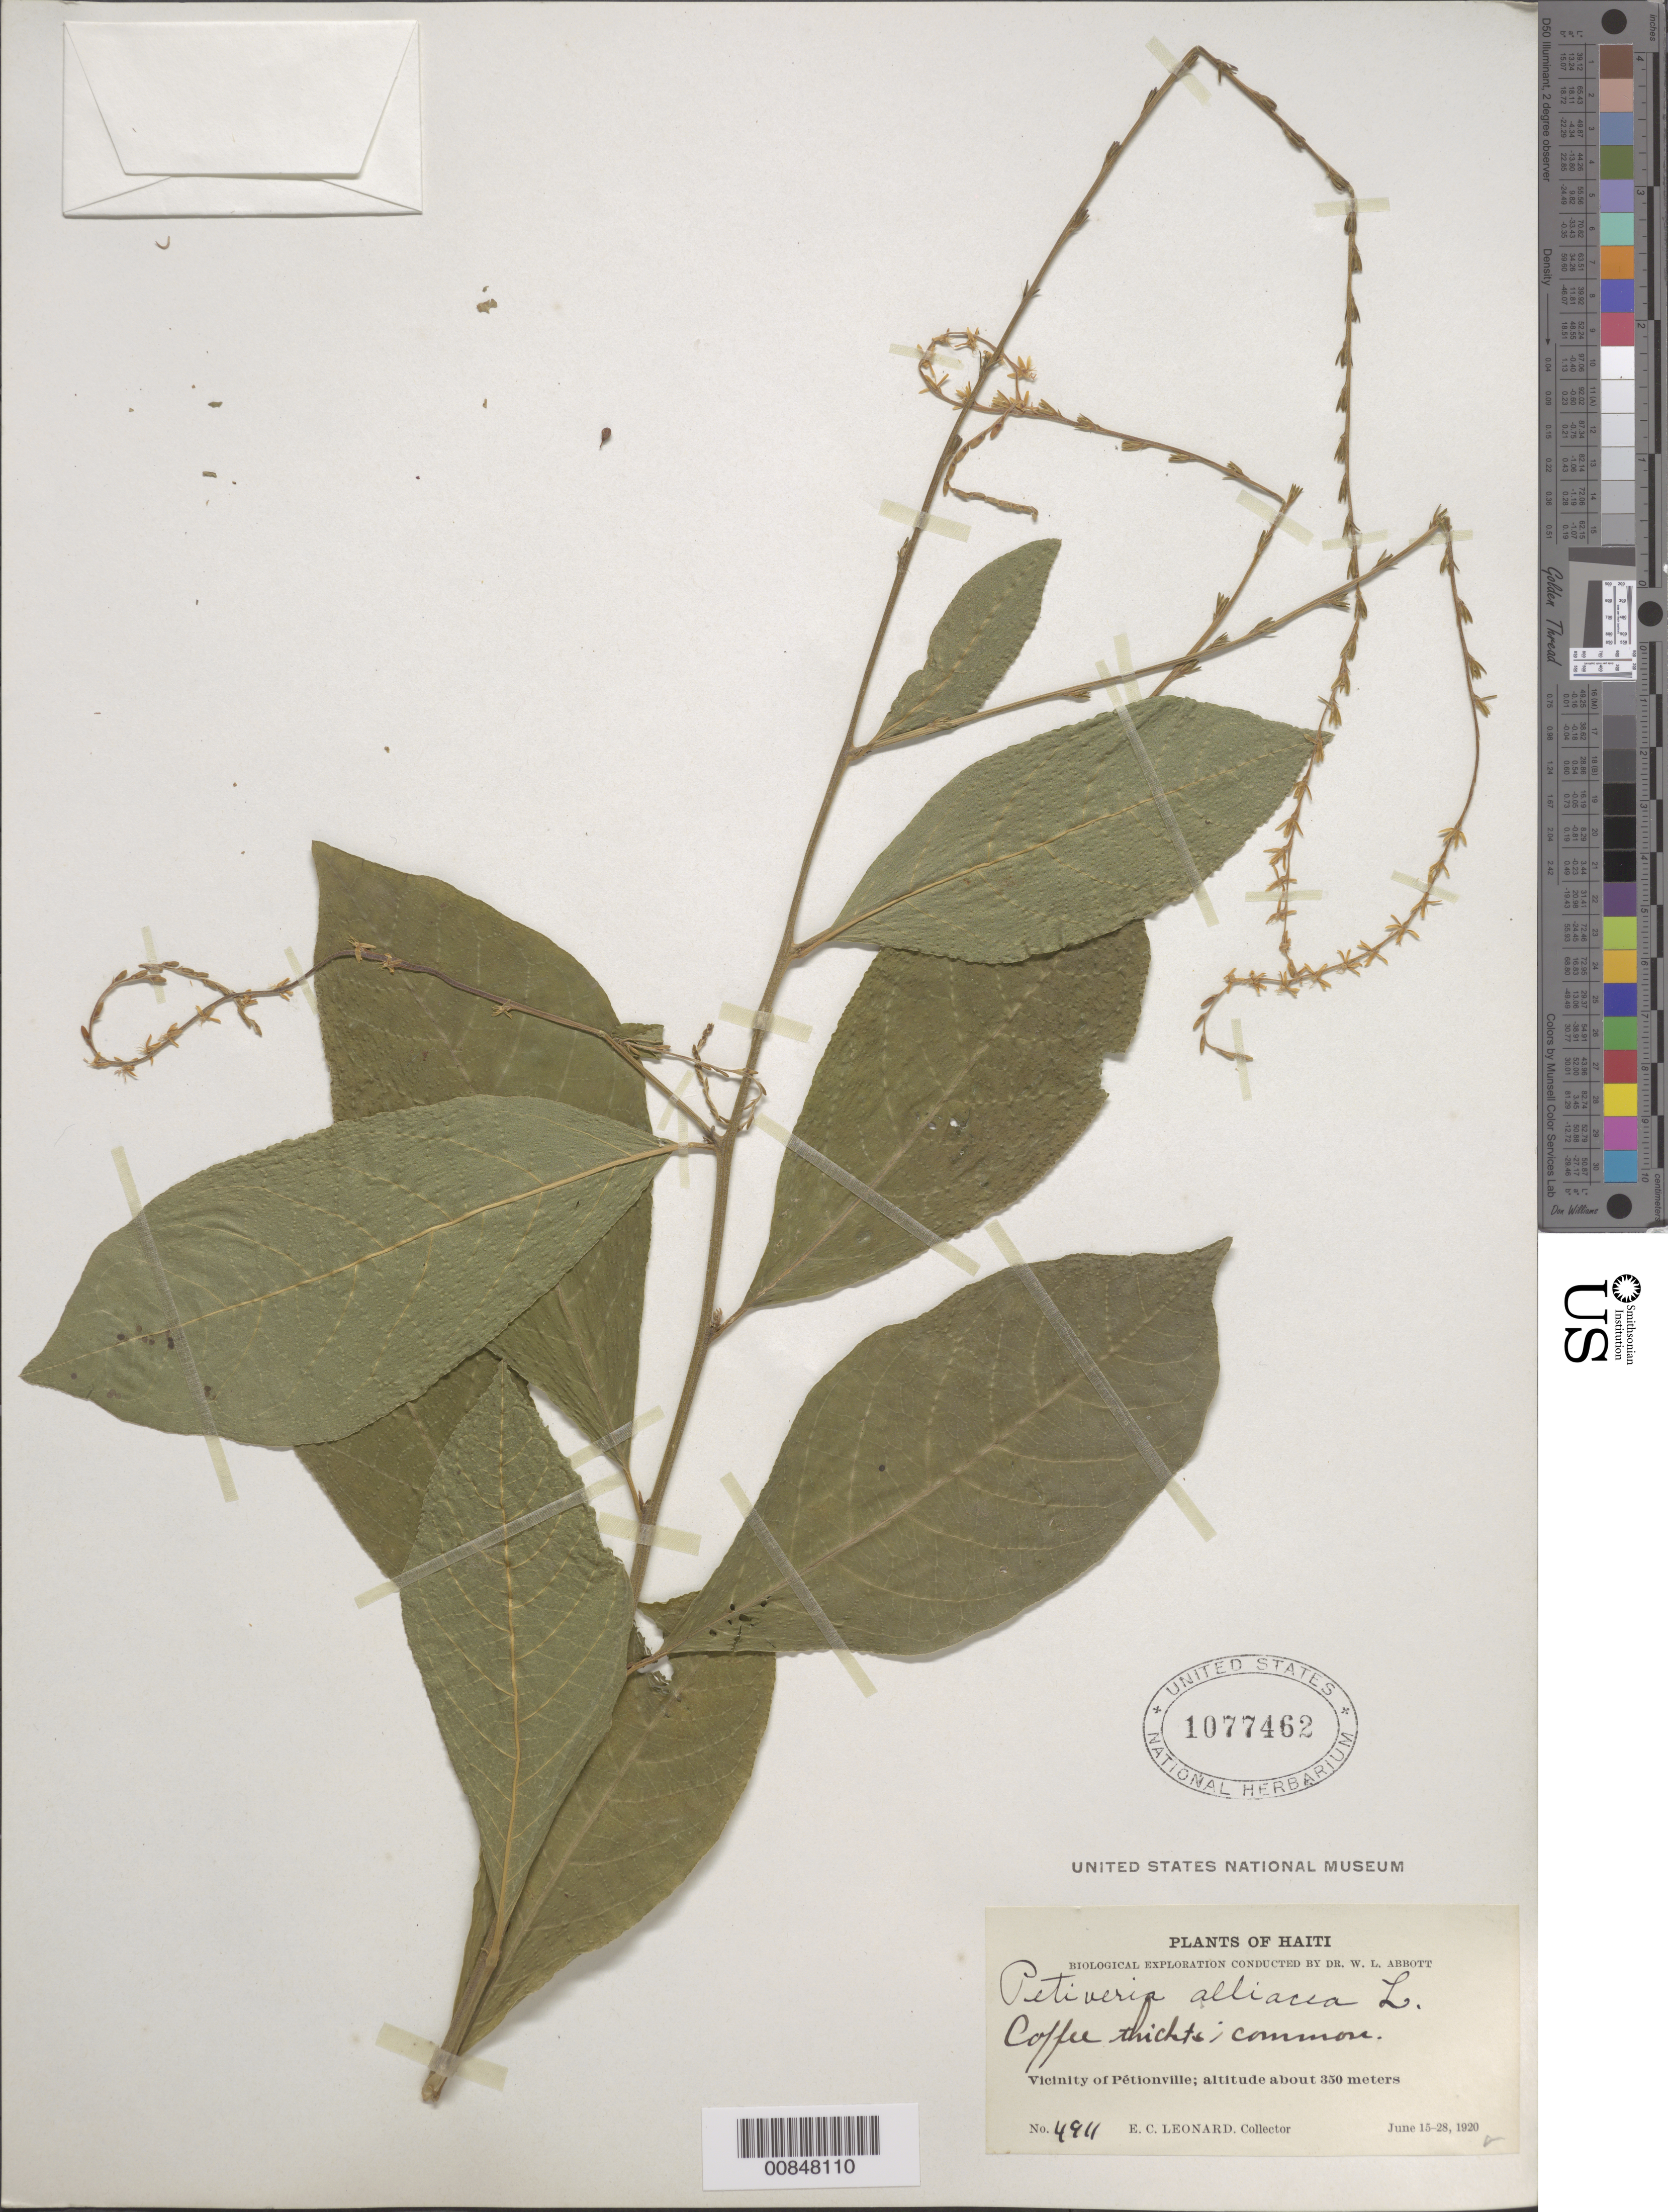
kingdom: Plantae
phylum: Tracheophyta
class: Magnoliopsida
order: Caryophyllales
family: Phytolaccaceae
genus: Petiveria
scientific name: Petiveria alliacea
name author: L.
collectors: E. C. Leonard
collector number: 4911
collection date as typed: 15 Jun 1920 to 28 Jun 1920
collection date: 1920-06-15/1920-06-28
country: Haiti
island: Hispaniola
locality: Vicinity of Pétionville.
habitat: Coffee thickets.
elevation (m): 350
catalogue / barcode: US 1077462